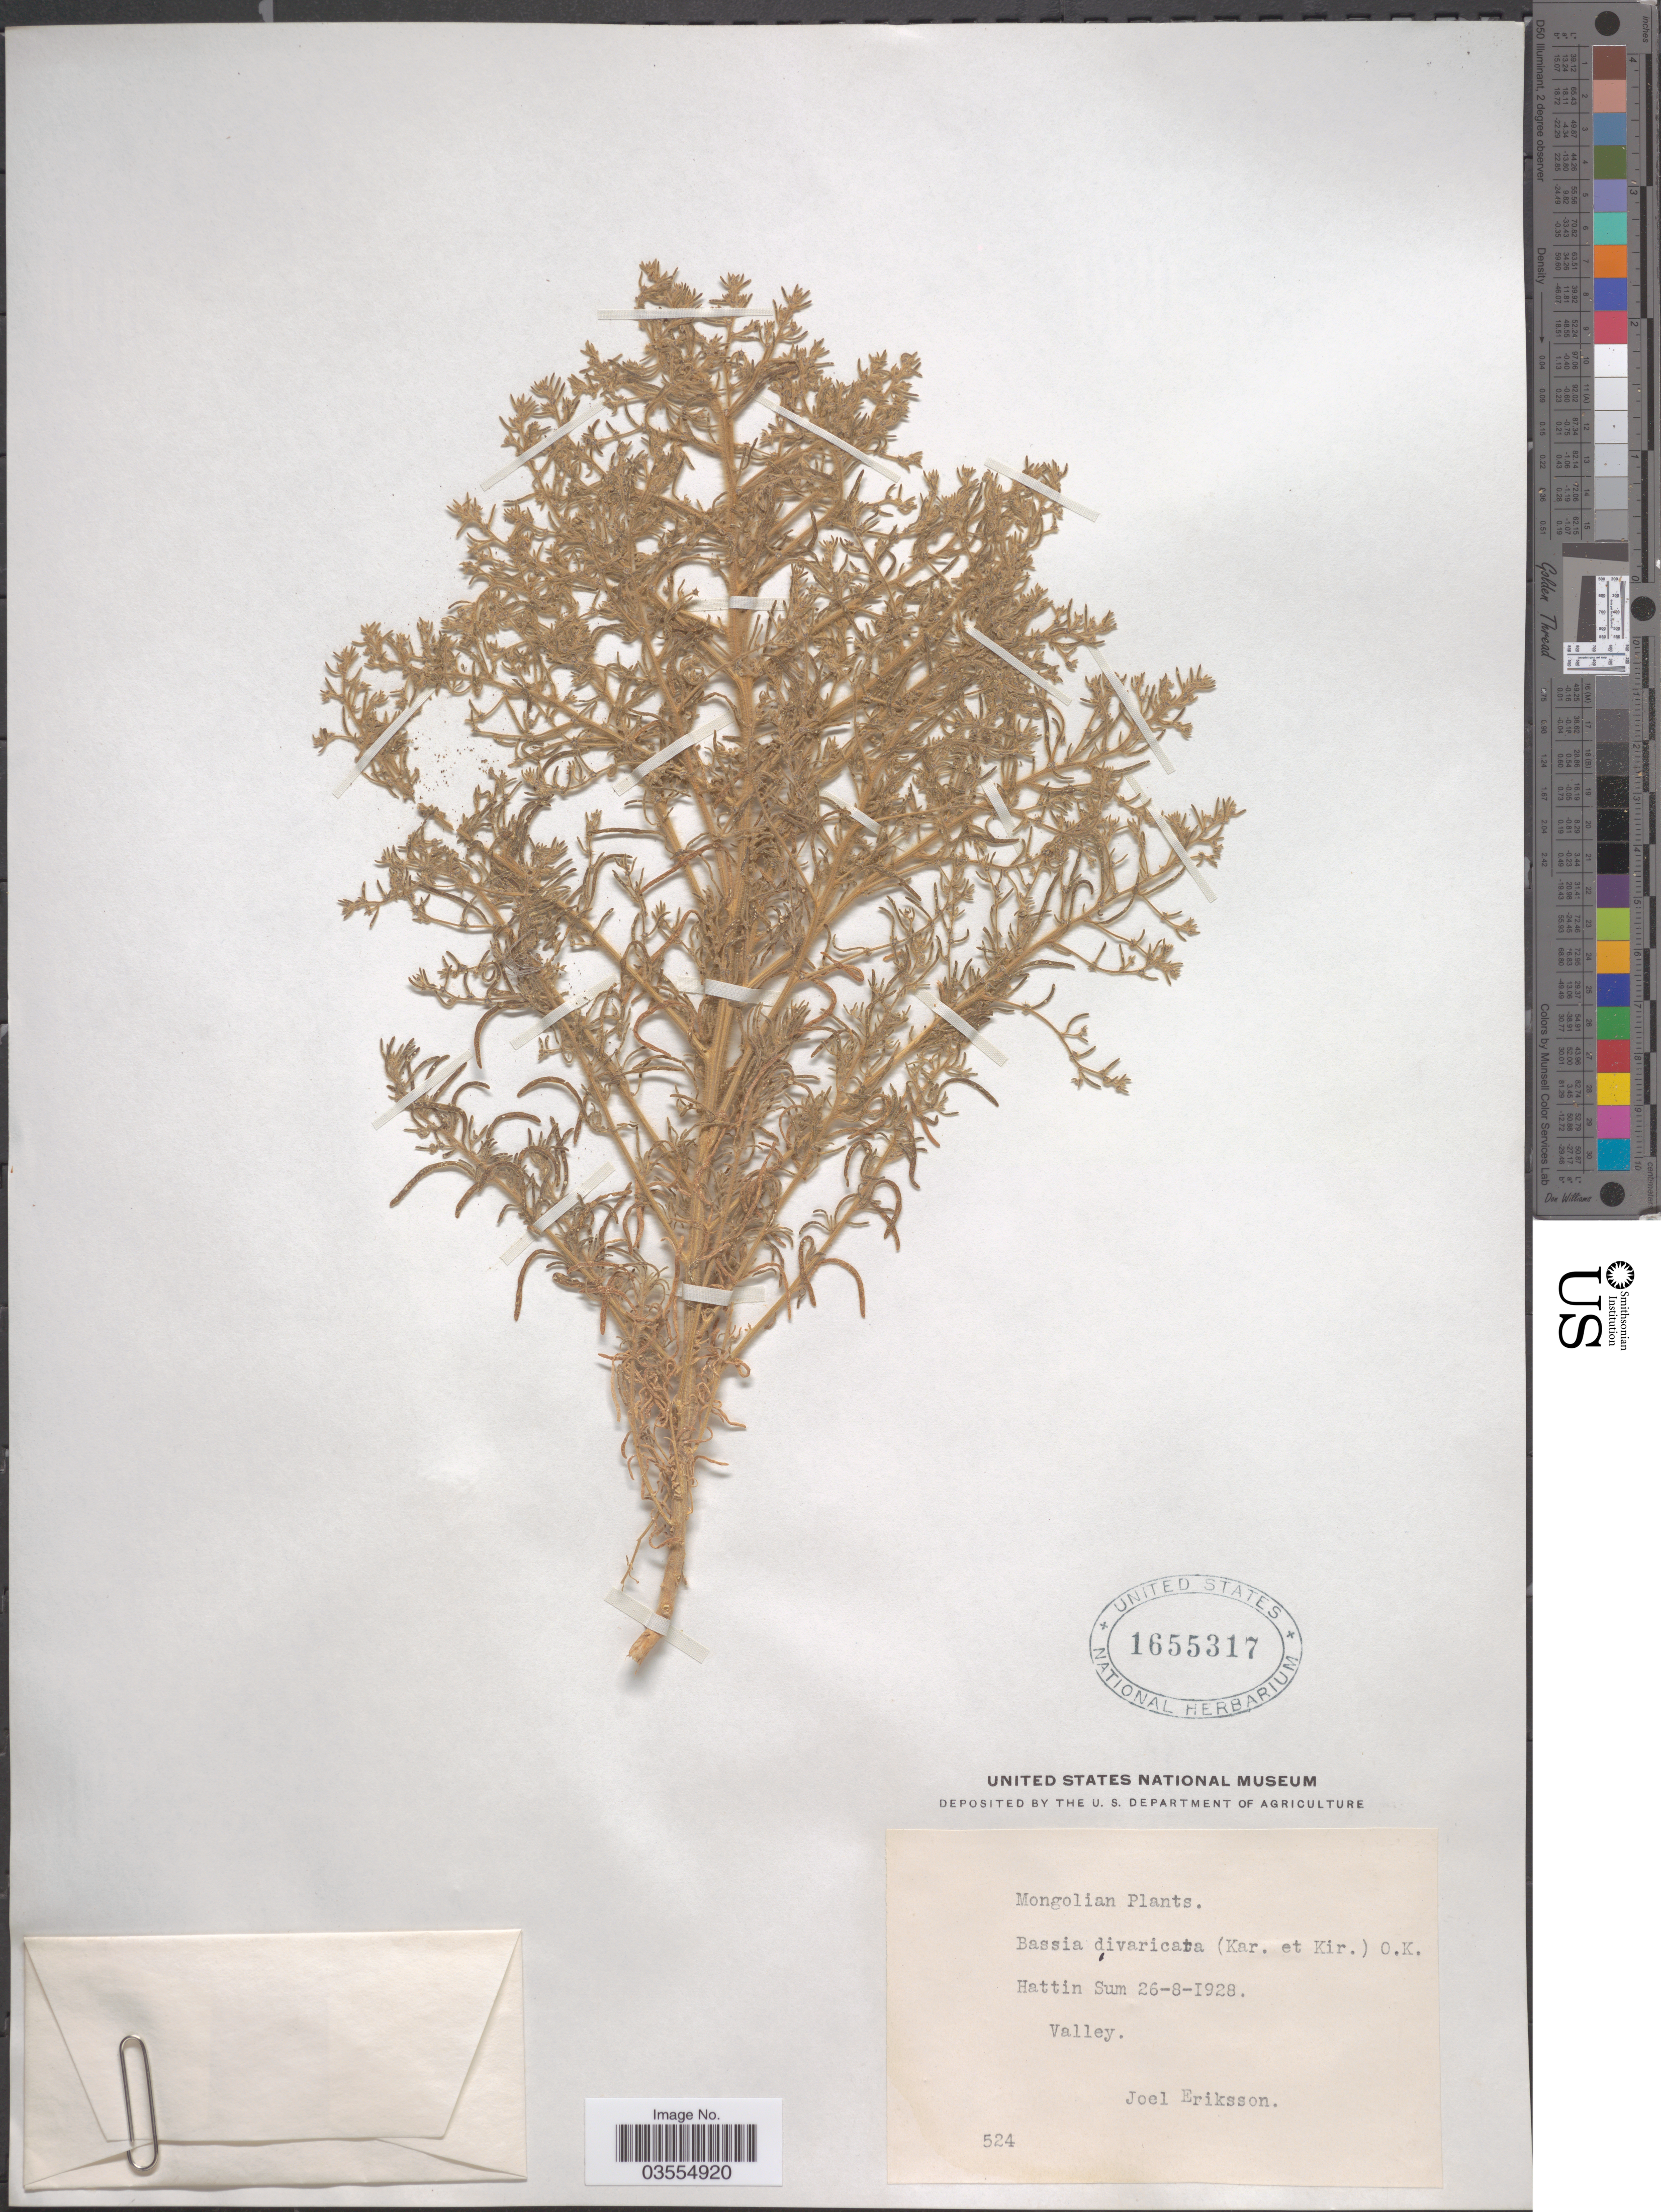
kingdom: Plantae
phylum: Tracheophyta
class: Magnoliopsida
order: Caryophyllales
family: Amaranthaceae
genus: Grubovia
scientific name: Grubovia dasyphylla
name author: (Fisch. & C.A. Mey.) Freitag & G. Kadereit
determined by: Strong, Mark T., (BOT), Smithsonian Institution - National Museum of Natural History (UNITED STATES)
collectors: J. Eriksson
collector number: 524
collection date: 1928-08-26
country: Mongolia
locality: Mongolian, Hattin Sum, Valley.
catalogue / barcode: US 1655317